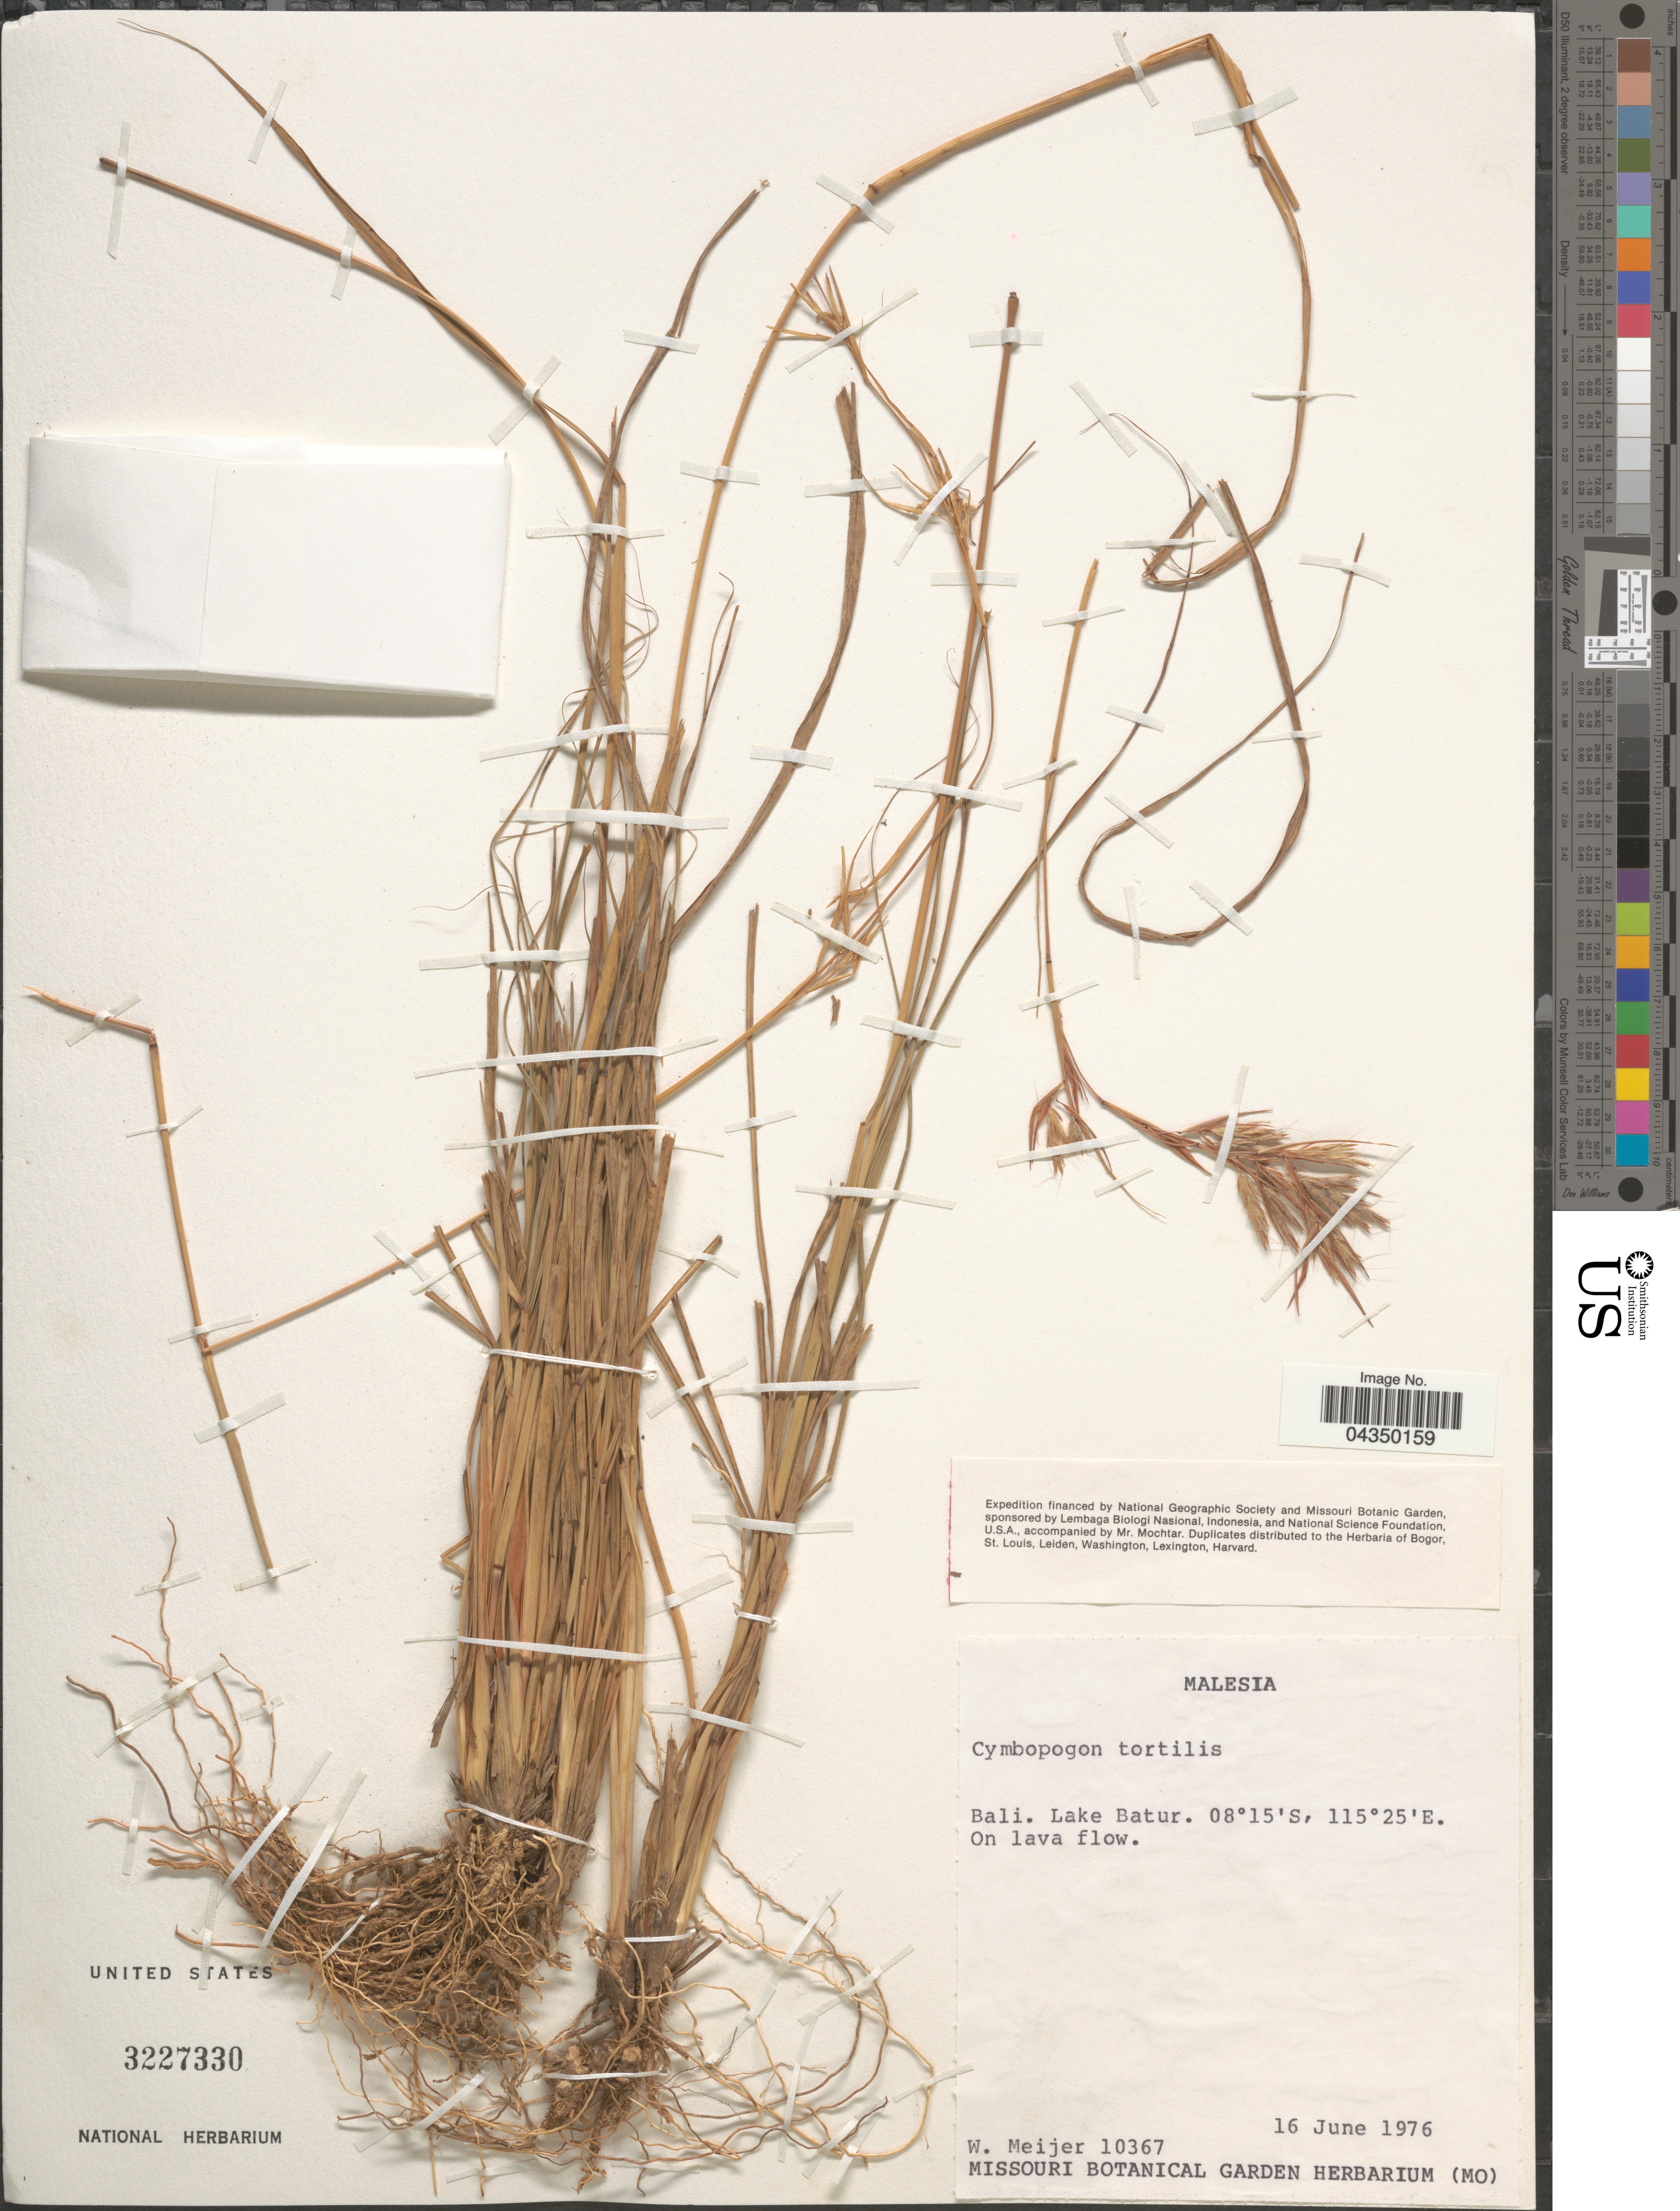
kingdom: Plantae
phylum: Tracheophyta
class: Liliopsida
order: Poales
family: Poaceae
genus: Cymbopogon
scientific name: Cymbopogon tortilis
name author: (J. Presl) A. Camus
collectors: W. Meijer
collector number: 10367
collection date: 1976-06-16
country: Indonesia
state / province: Nusa Tenggara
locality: Bali. Lake Batur.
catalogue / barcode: US 3227330